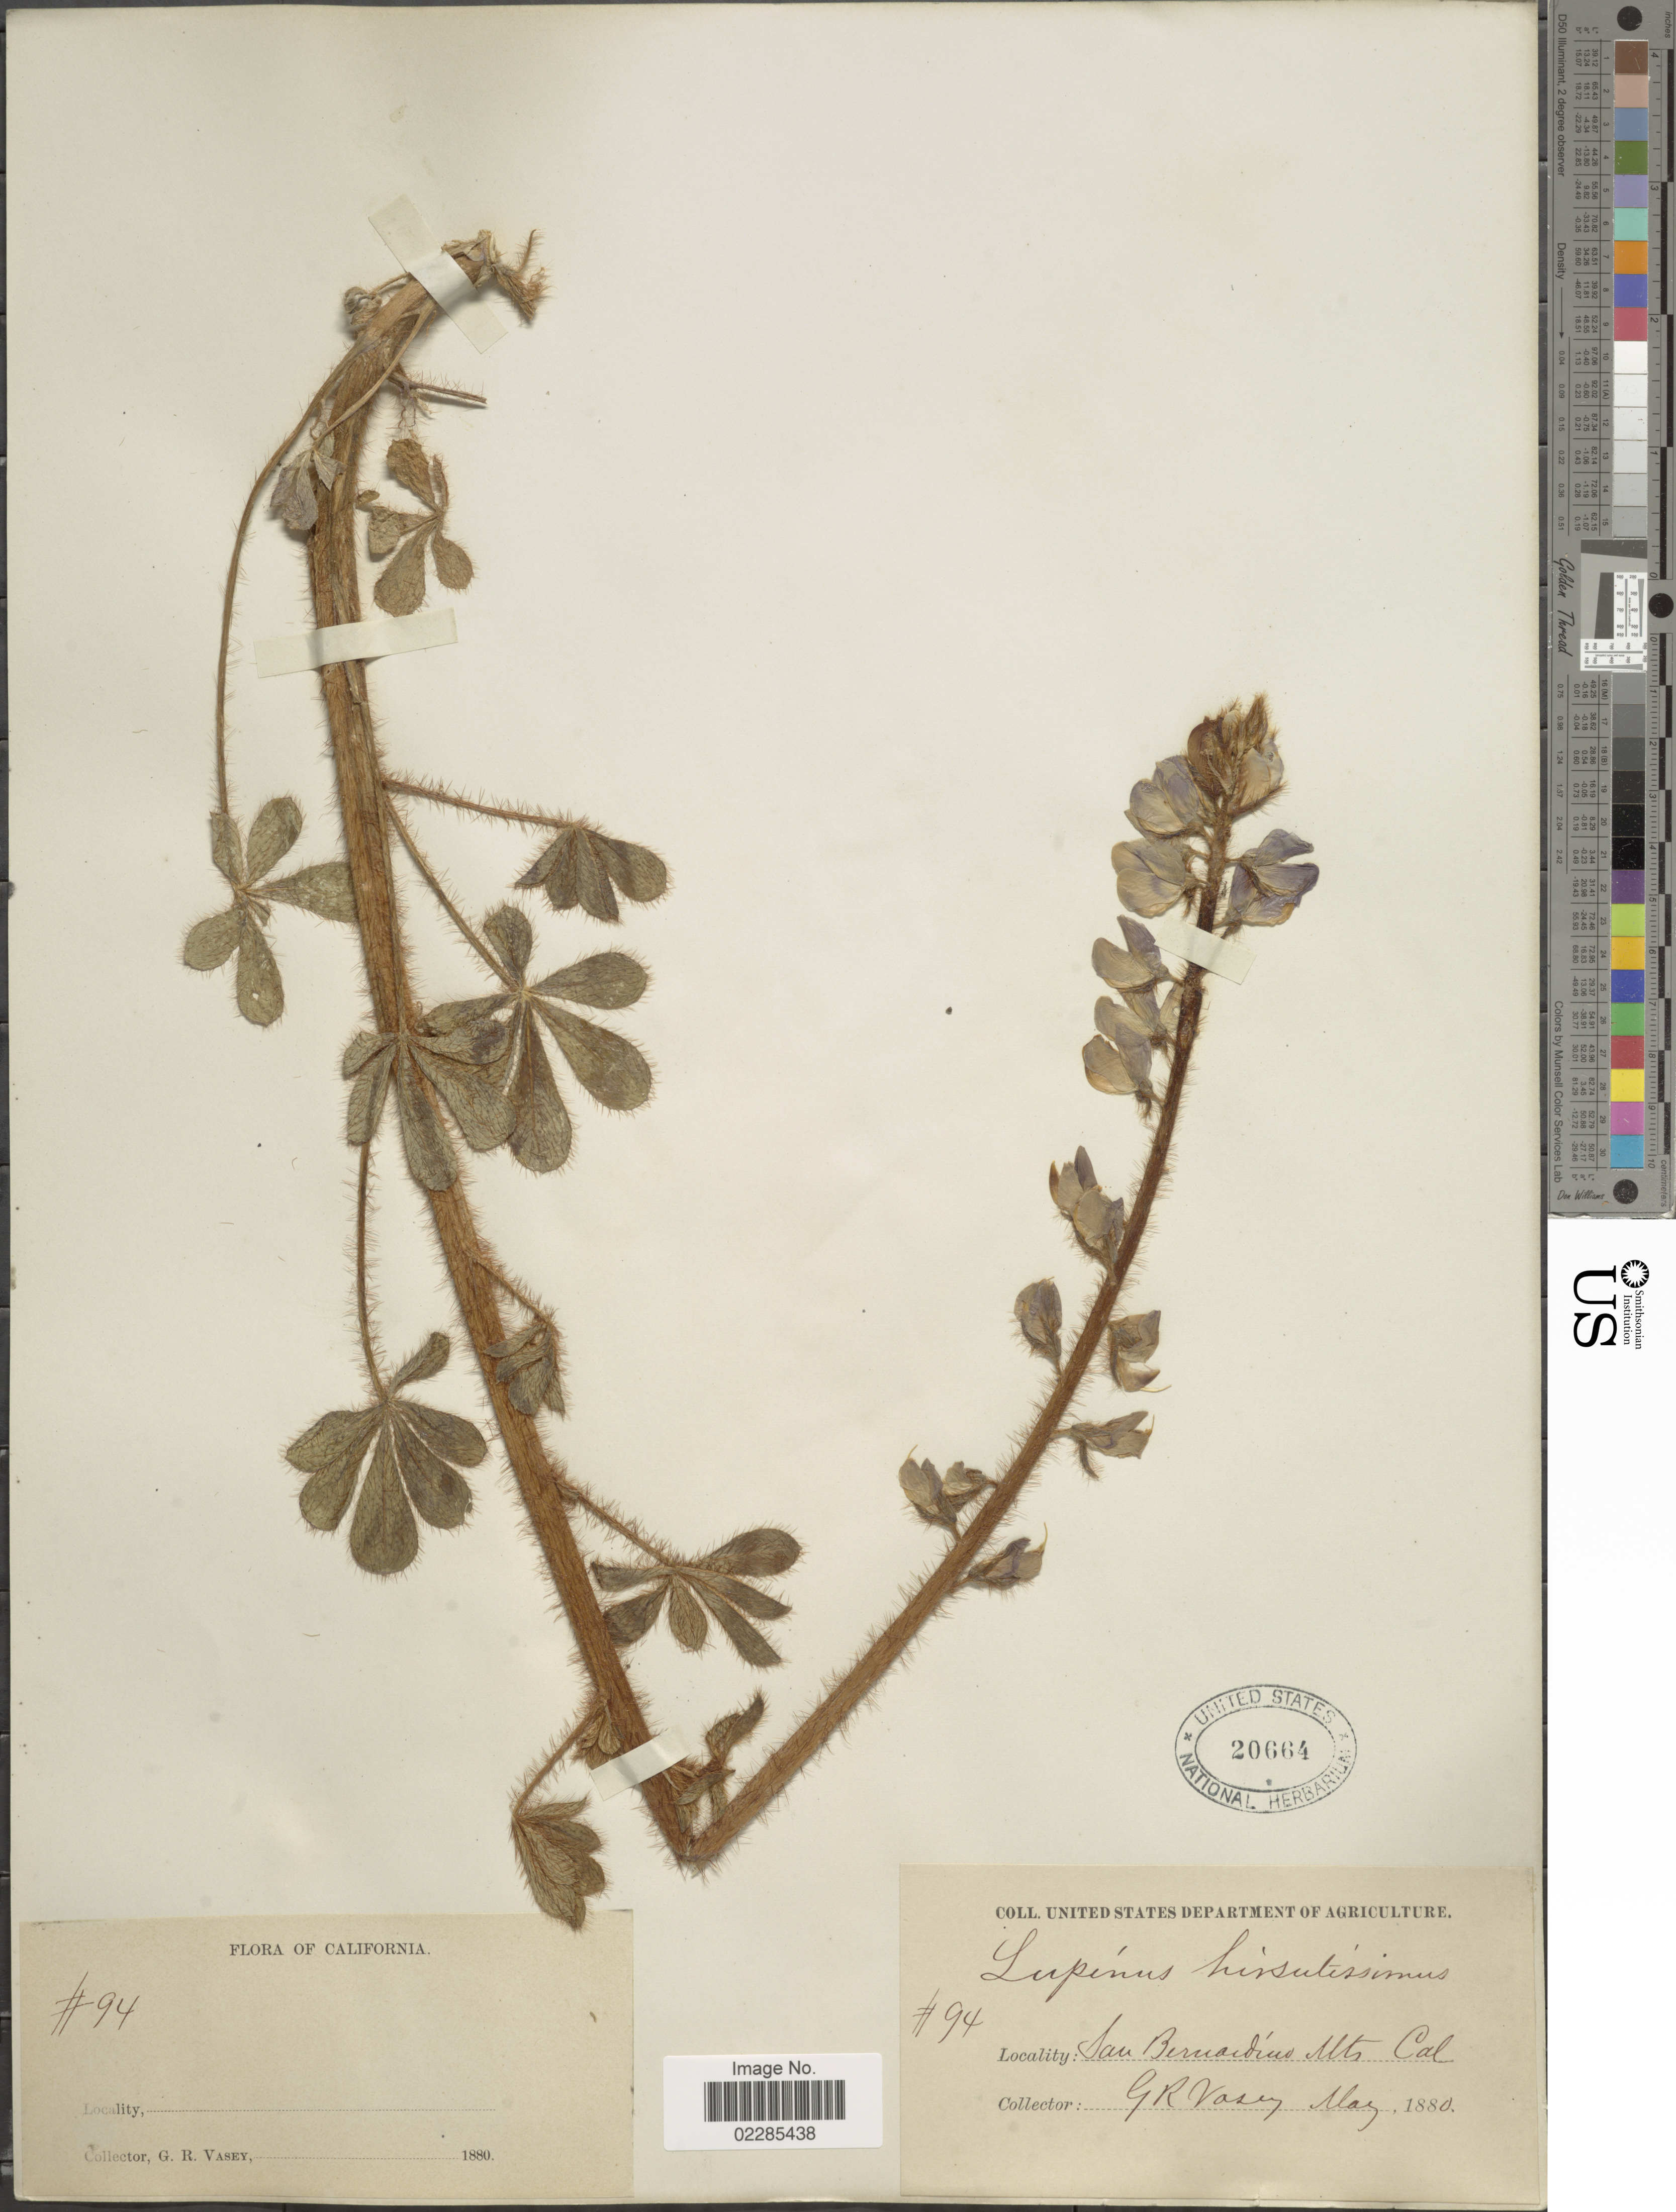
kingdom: Plantae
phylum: Tracheophyta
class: Magnoliopsida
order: Fabales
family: Fabaceae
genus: Lupinus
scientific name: Lupinus hirsutissimus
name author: Benth.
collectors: G. R. Vasey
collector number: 94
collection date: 1880-05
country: United States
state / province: California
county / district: San Bernardino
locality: San Bernardino Mts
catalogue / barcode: US 20664